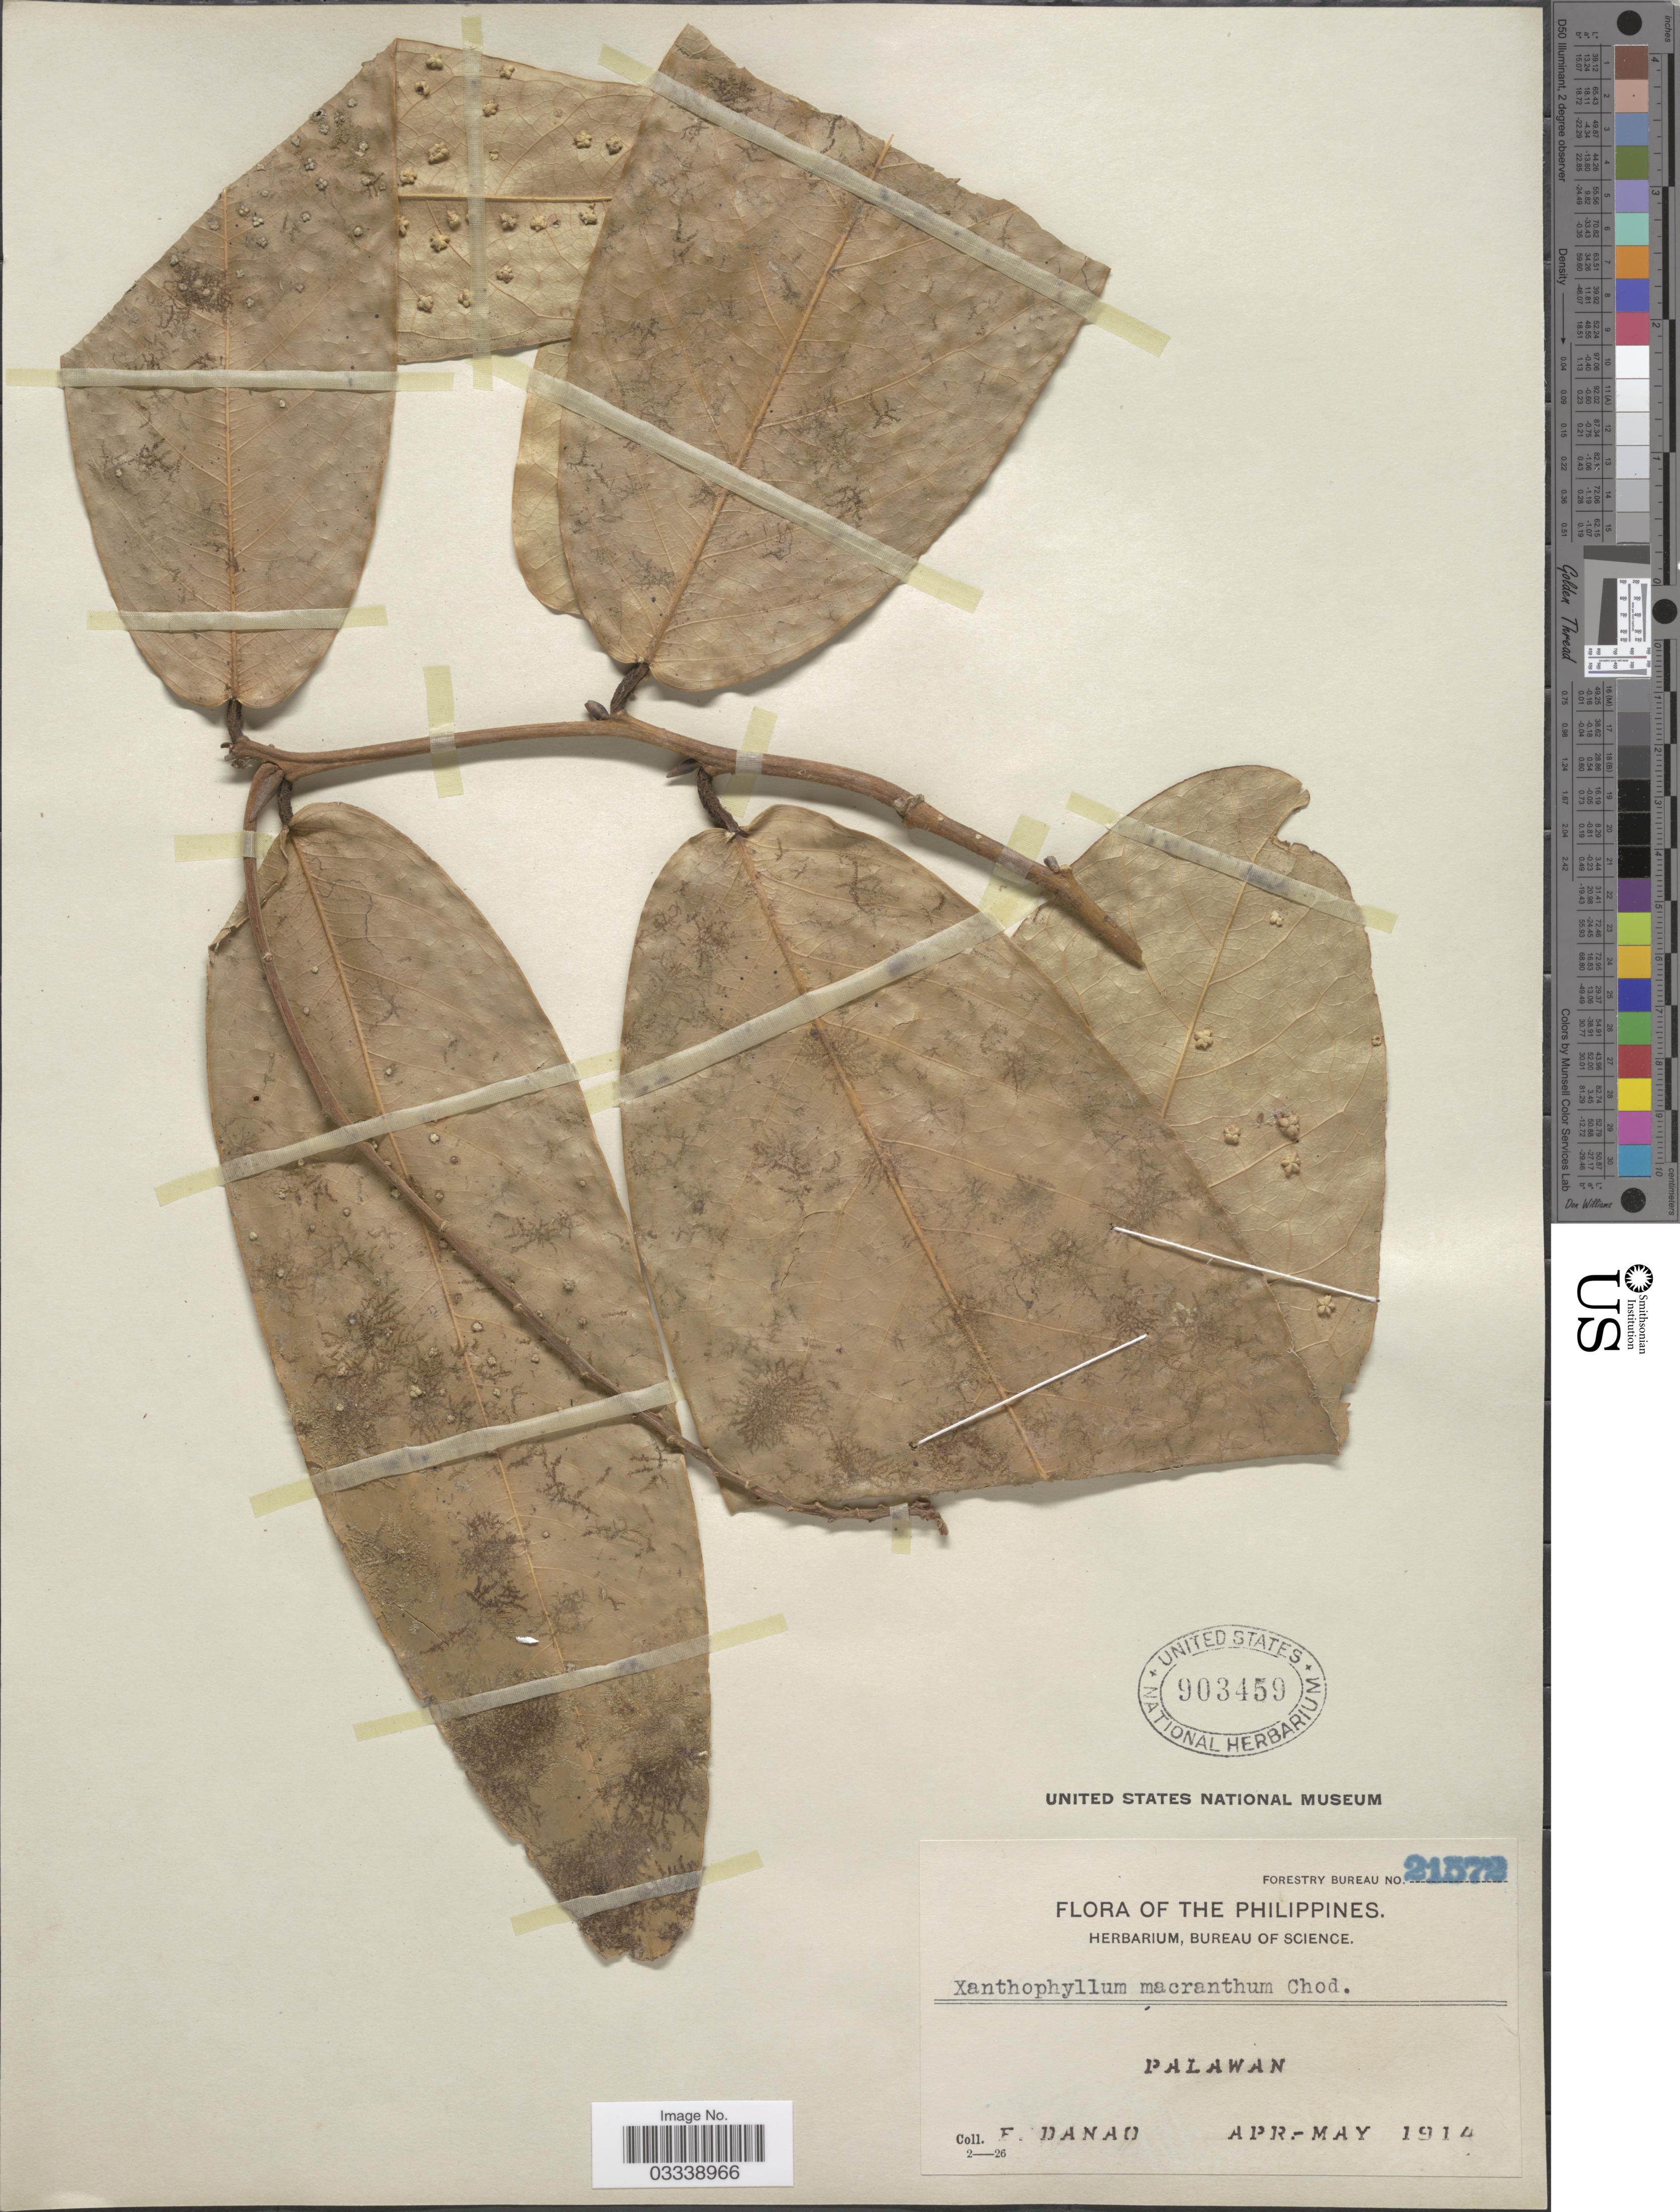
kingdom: Plantae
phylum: Tracheophyta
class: Magnoliopsida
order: Fabales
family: Polygalaceae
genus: Xanthophyllum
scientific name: Xanthophyllum discolor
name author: Chodat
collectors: F. Danao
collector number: Forestry Bureau 21572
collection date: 1914-04/1914-05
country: Philippines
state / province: Mimaropa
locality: Palawan.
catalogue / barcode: US 903459